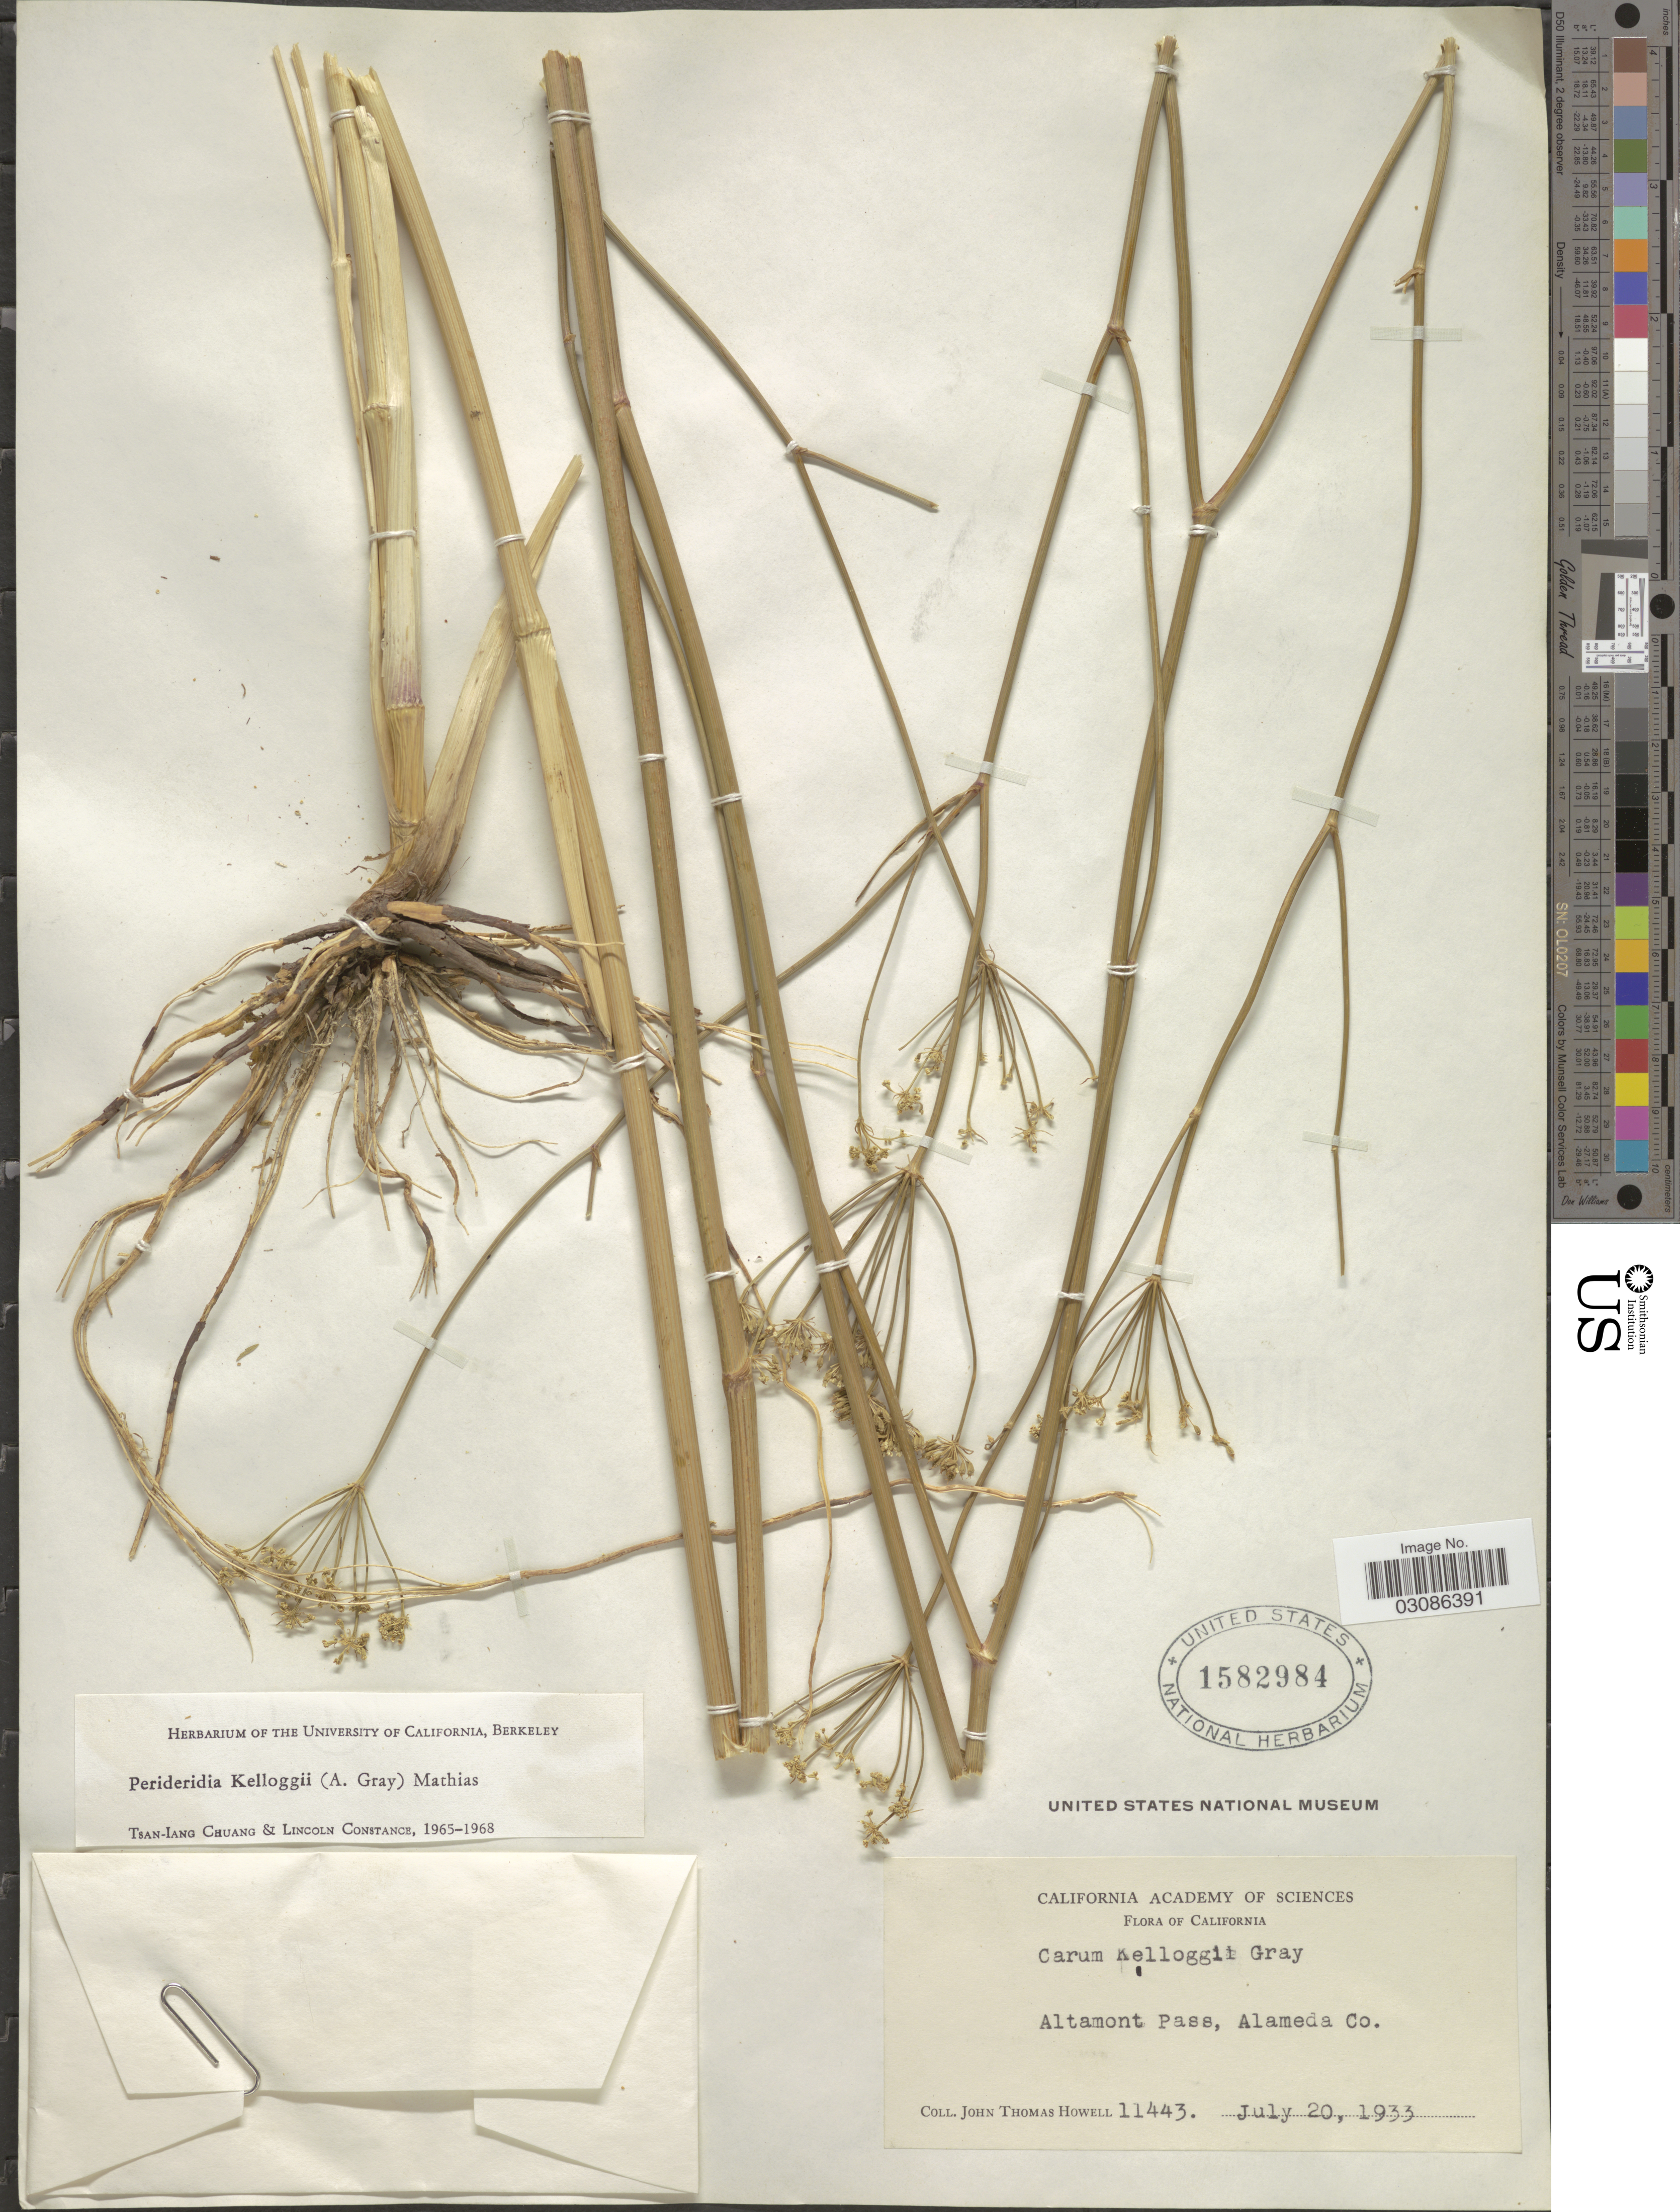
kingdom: Plantae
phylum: Tracheophyta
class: Magnoliopsida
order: Apiales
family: Apiaceae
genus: Perideridia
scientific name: Perideridia kelloggii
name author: (A. Gray) Mathias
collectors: J. T. Howell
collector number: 11443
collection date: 1933-07-20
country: United States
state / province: California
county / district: Alameda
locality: Altamont Pass, Alameda Co.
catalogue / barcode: US 1582984